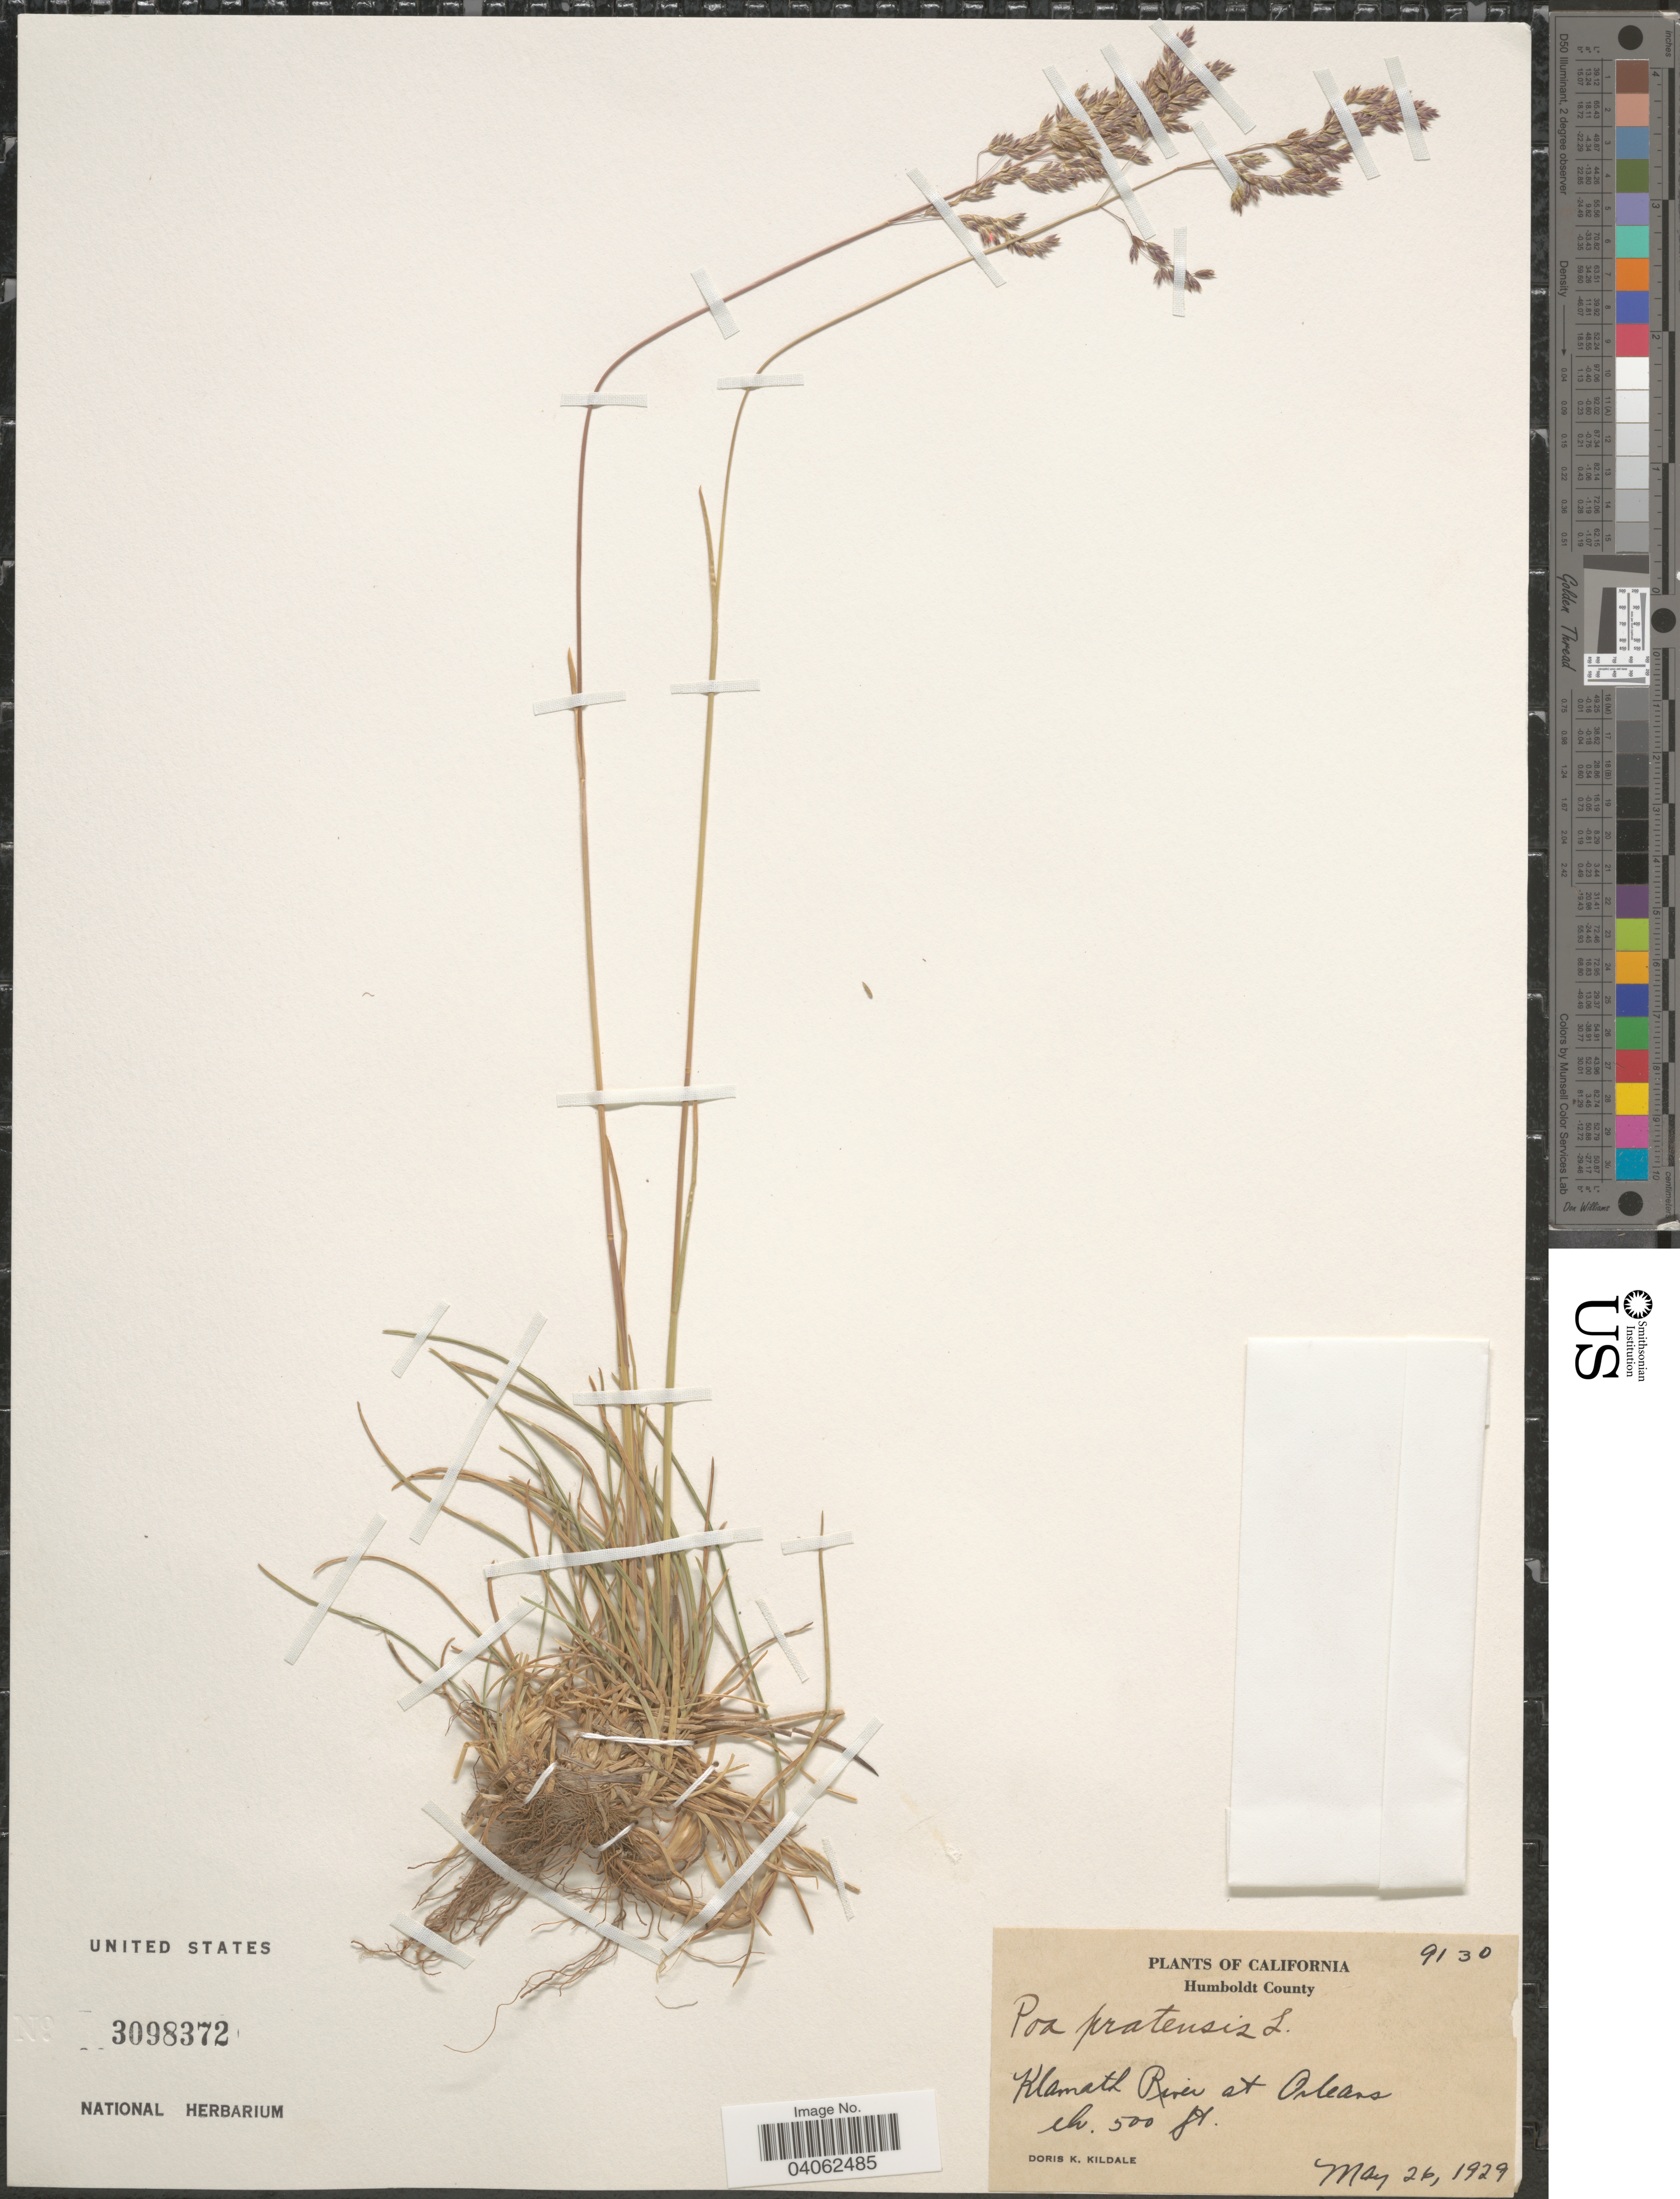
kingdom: Plantae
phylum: Tracheophyta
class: Liliopsida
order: Poales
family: Poaceae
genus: Poa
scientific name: Poa pratensis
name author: L.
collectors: D. Kildale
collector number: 9130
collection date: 1929-05-26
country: United States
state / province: California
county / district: Humboldt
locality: Humboldt County. Klamath River at Orleans.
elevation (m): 152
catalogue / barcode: US 3098372